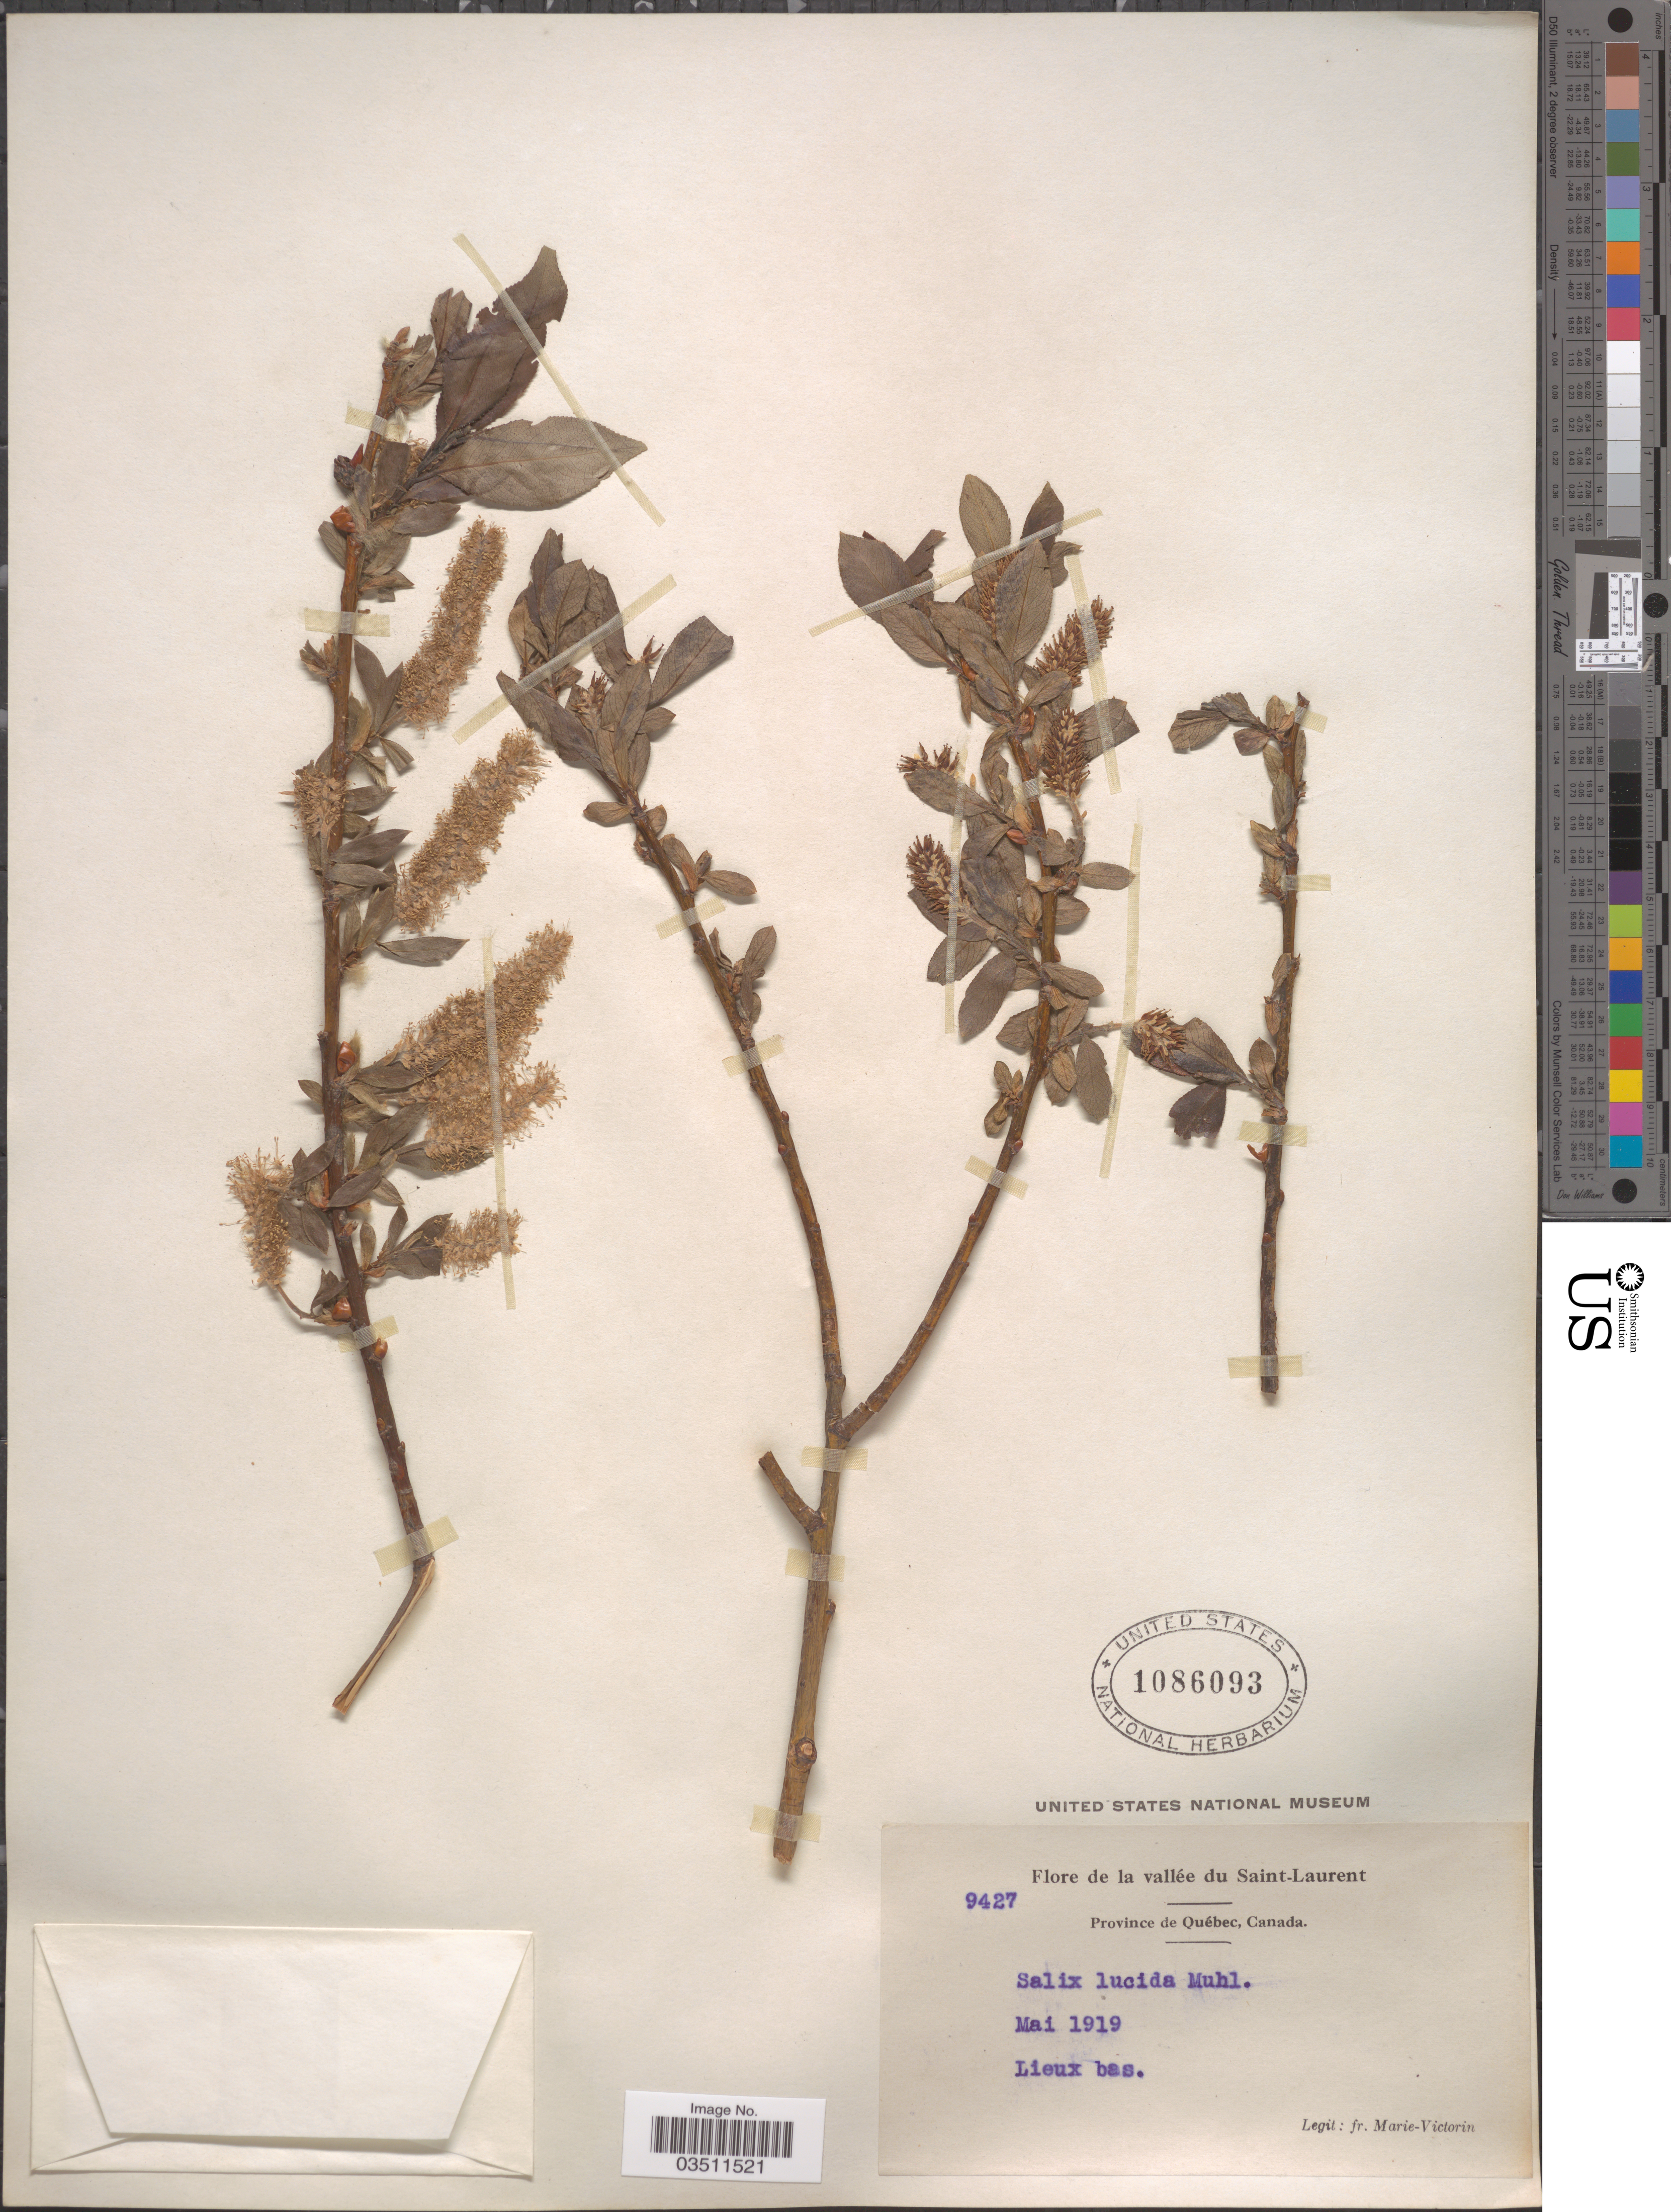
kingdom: Plantae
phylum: Tracheophyta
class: Magnoliopsida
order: Malpighiales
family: Salicaceae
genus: Salix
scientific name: Salix lucida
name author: Muhl.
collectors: F. Marie-Victorin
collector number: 9427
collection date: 1919-05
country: Canada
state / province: Quebec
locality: La vallée du Saint-Laurent. Lieux bas.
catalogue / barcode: US 1086093